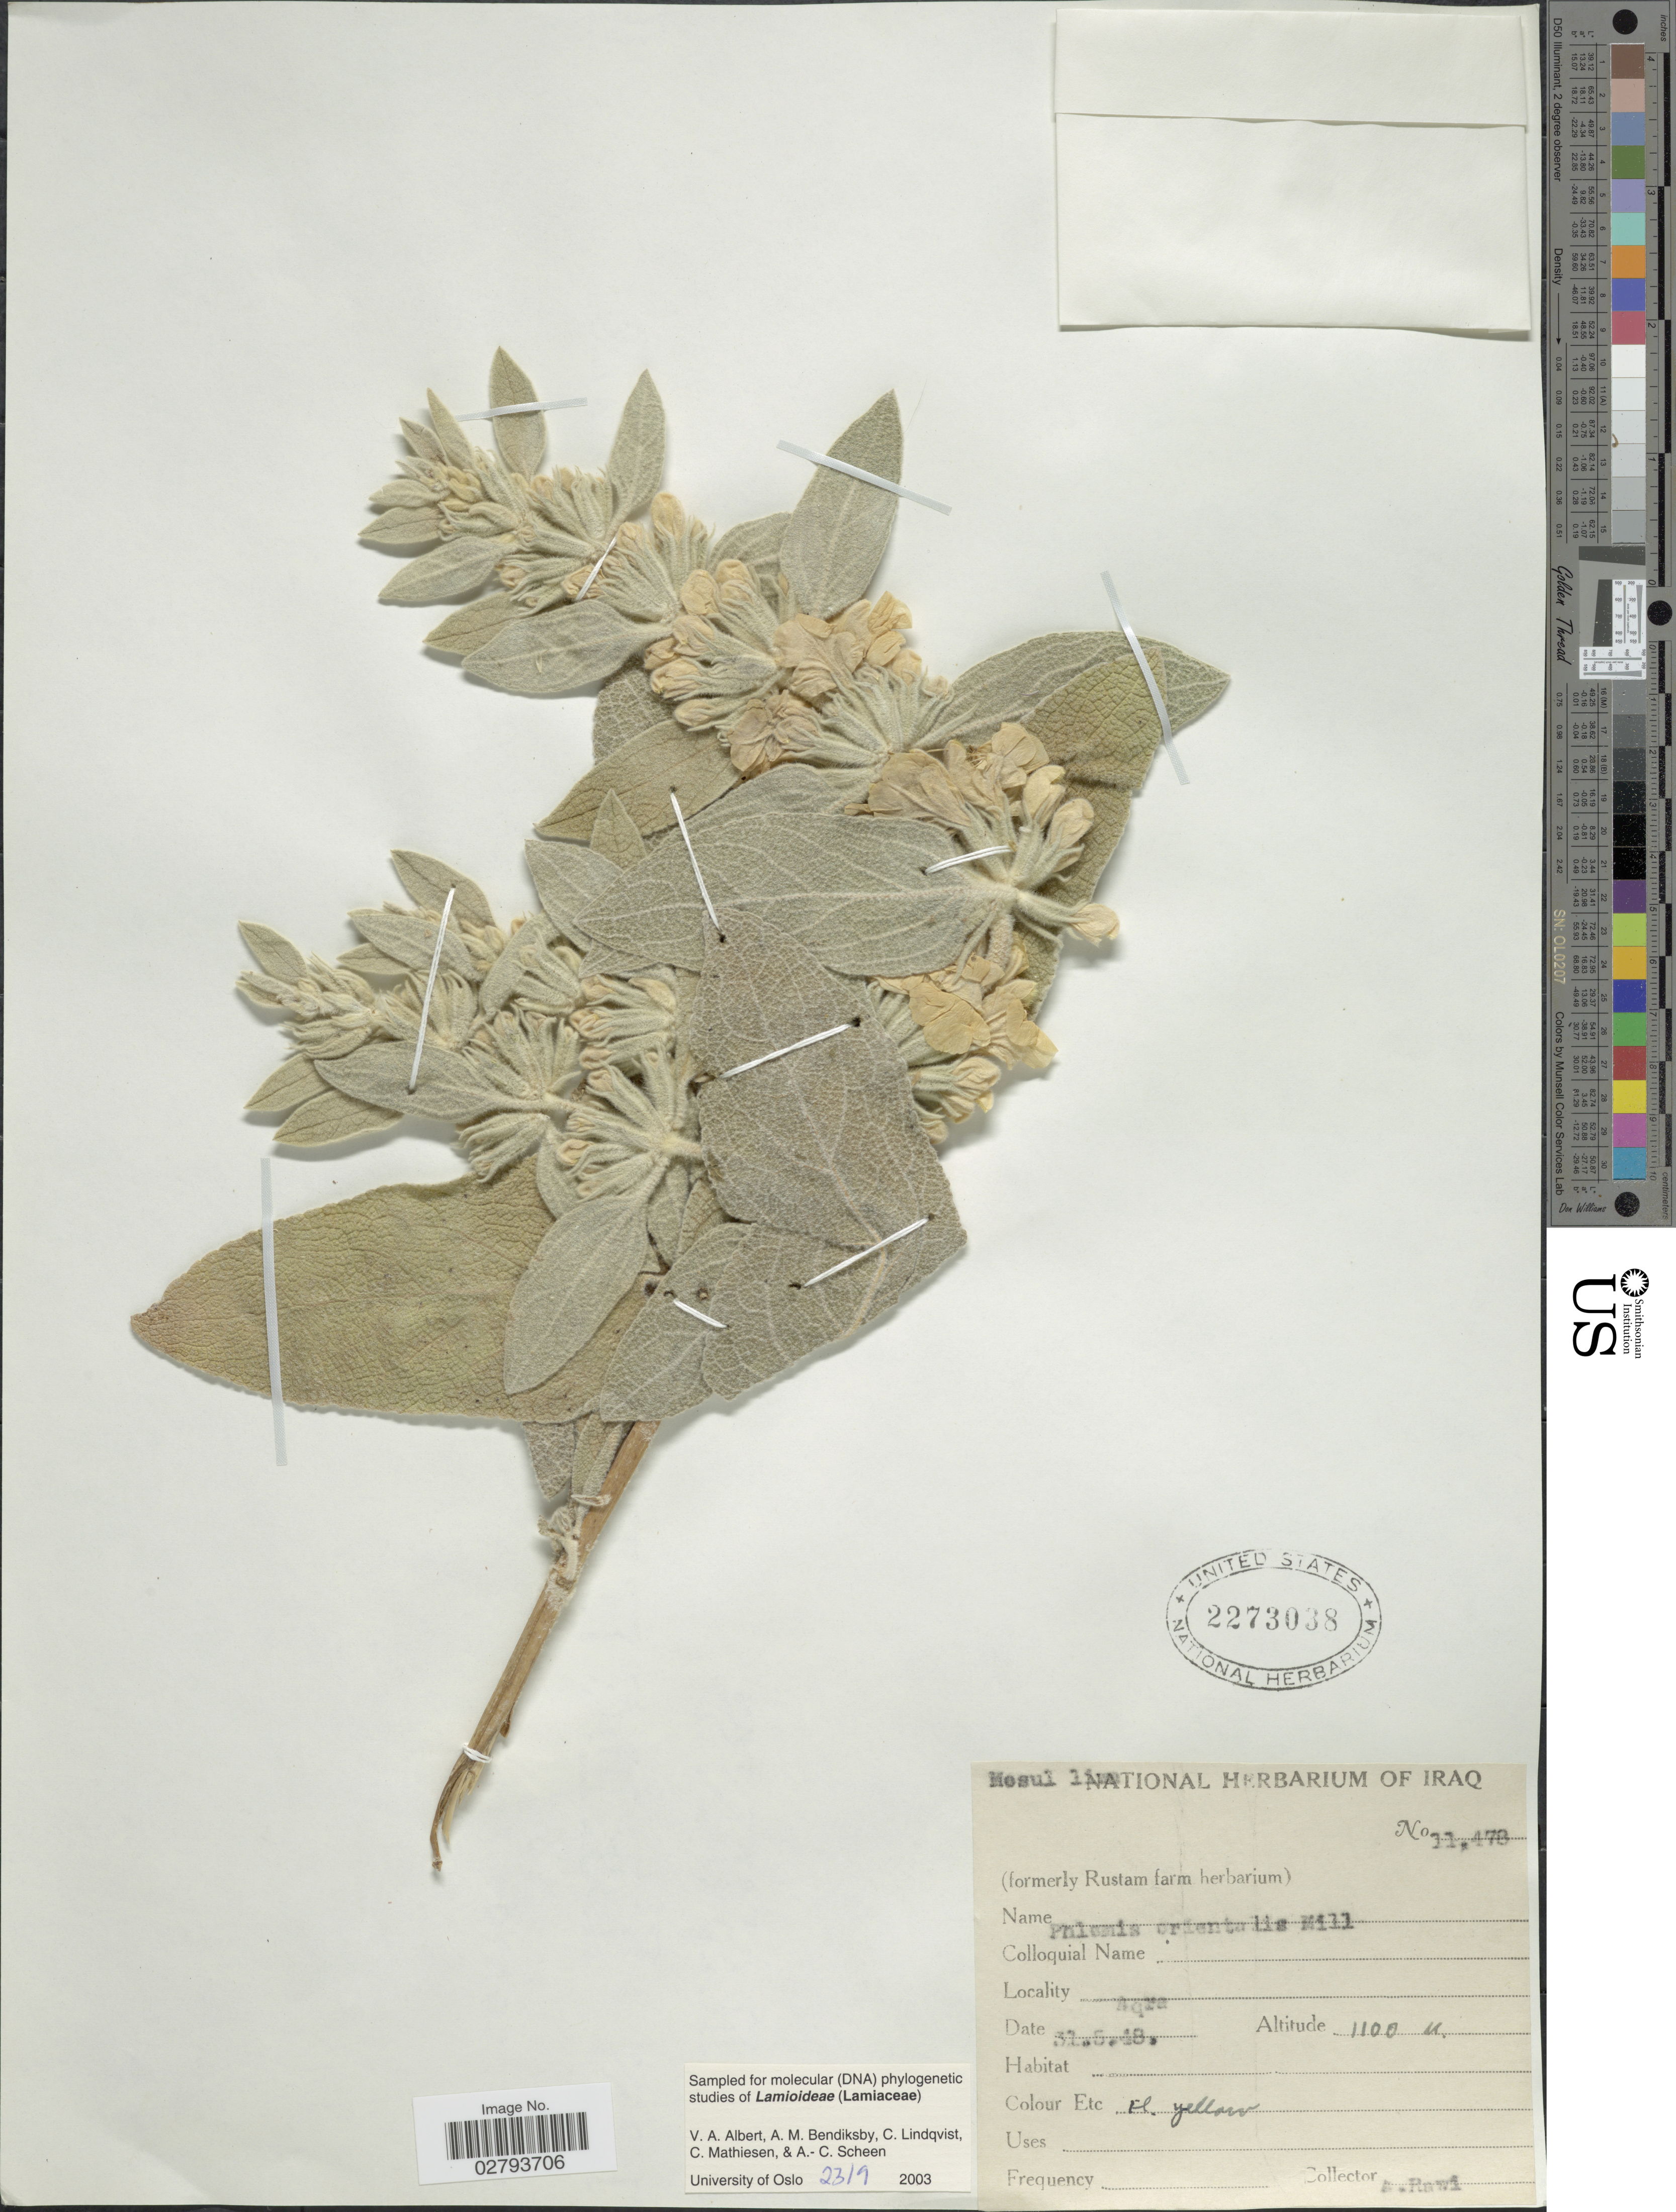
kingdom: Plantae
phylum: Tracheophyta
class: Magnoliopsida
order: Lamiales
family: Lamiaceae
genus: Phlomis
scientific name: Phlomis orientalis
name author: Mill.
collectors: A. Rawi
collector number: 11478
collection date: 1948-05-31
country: Iraq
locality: Mosul liwa. Aqra.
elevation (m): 1100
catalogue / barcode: US 2273038